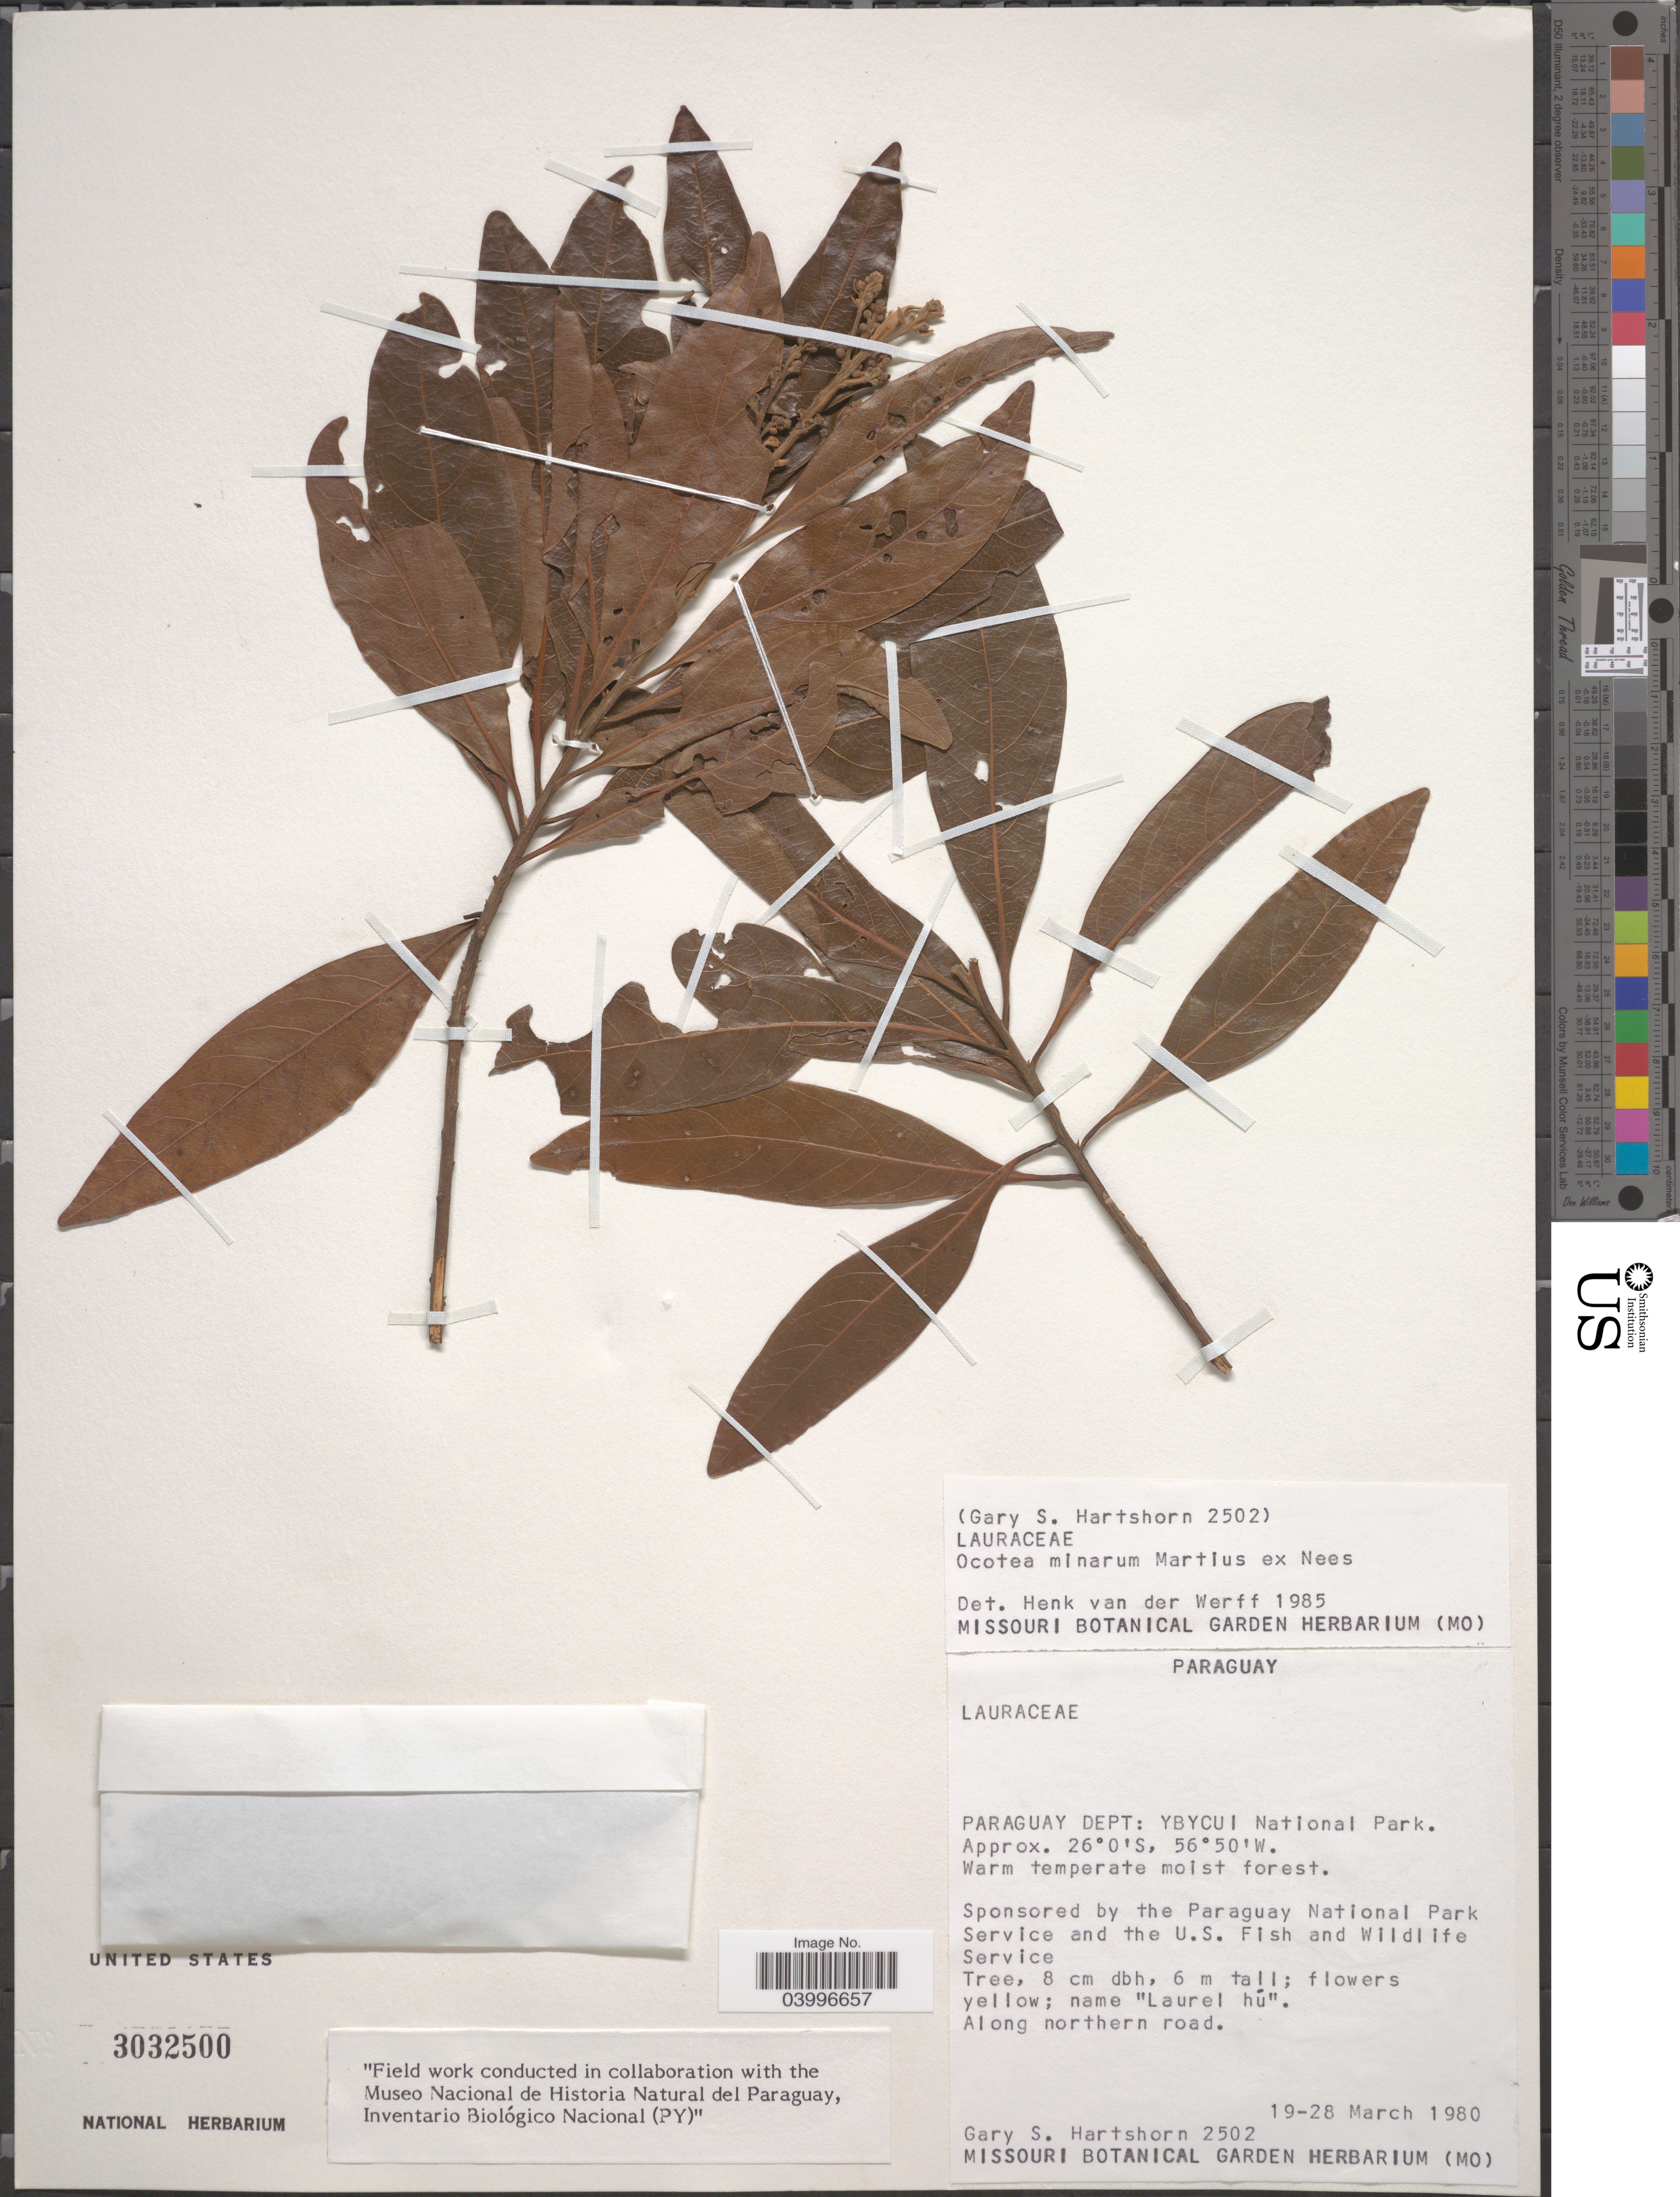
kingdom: Plantae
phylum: Tracheophyta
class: Magnoliopsida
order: Laurales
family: Lauraceae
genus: Ocotea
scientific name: Ocotea minarum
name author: (Nees & Mart.) Mez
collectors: G. Hartshorn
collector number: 2502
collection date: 1980-03-19/1980-03-28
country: Paraguay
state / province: Paraguari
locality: Paraguay Dept: YBYCUI National Park.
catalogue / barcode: US 3032500